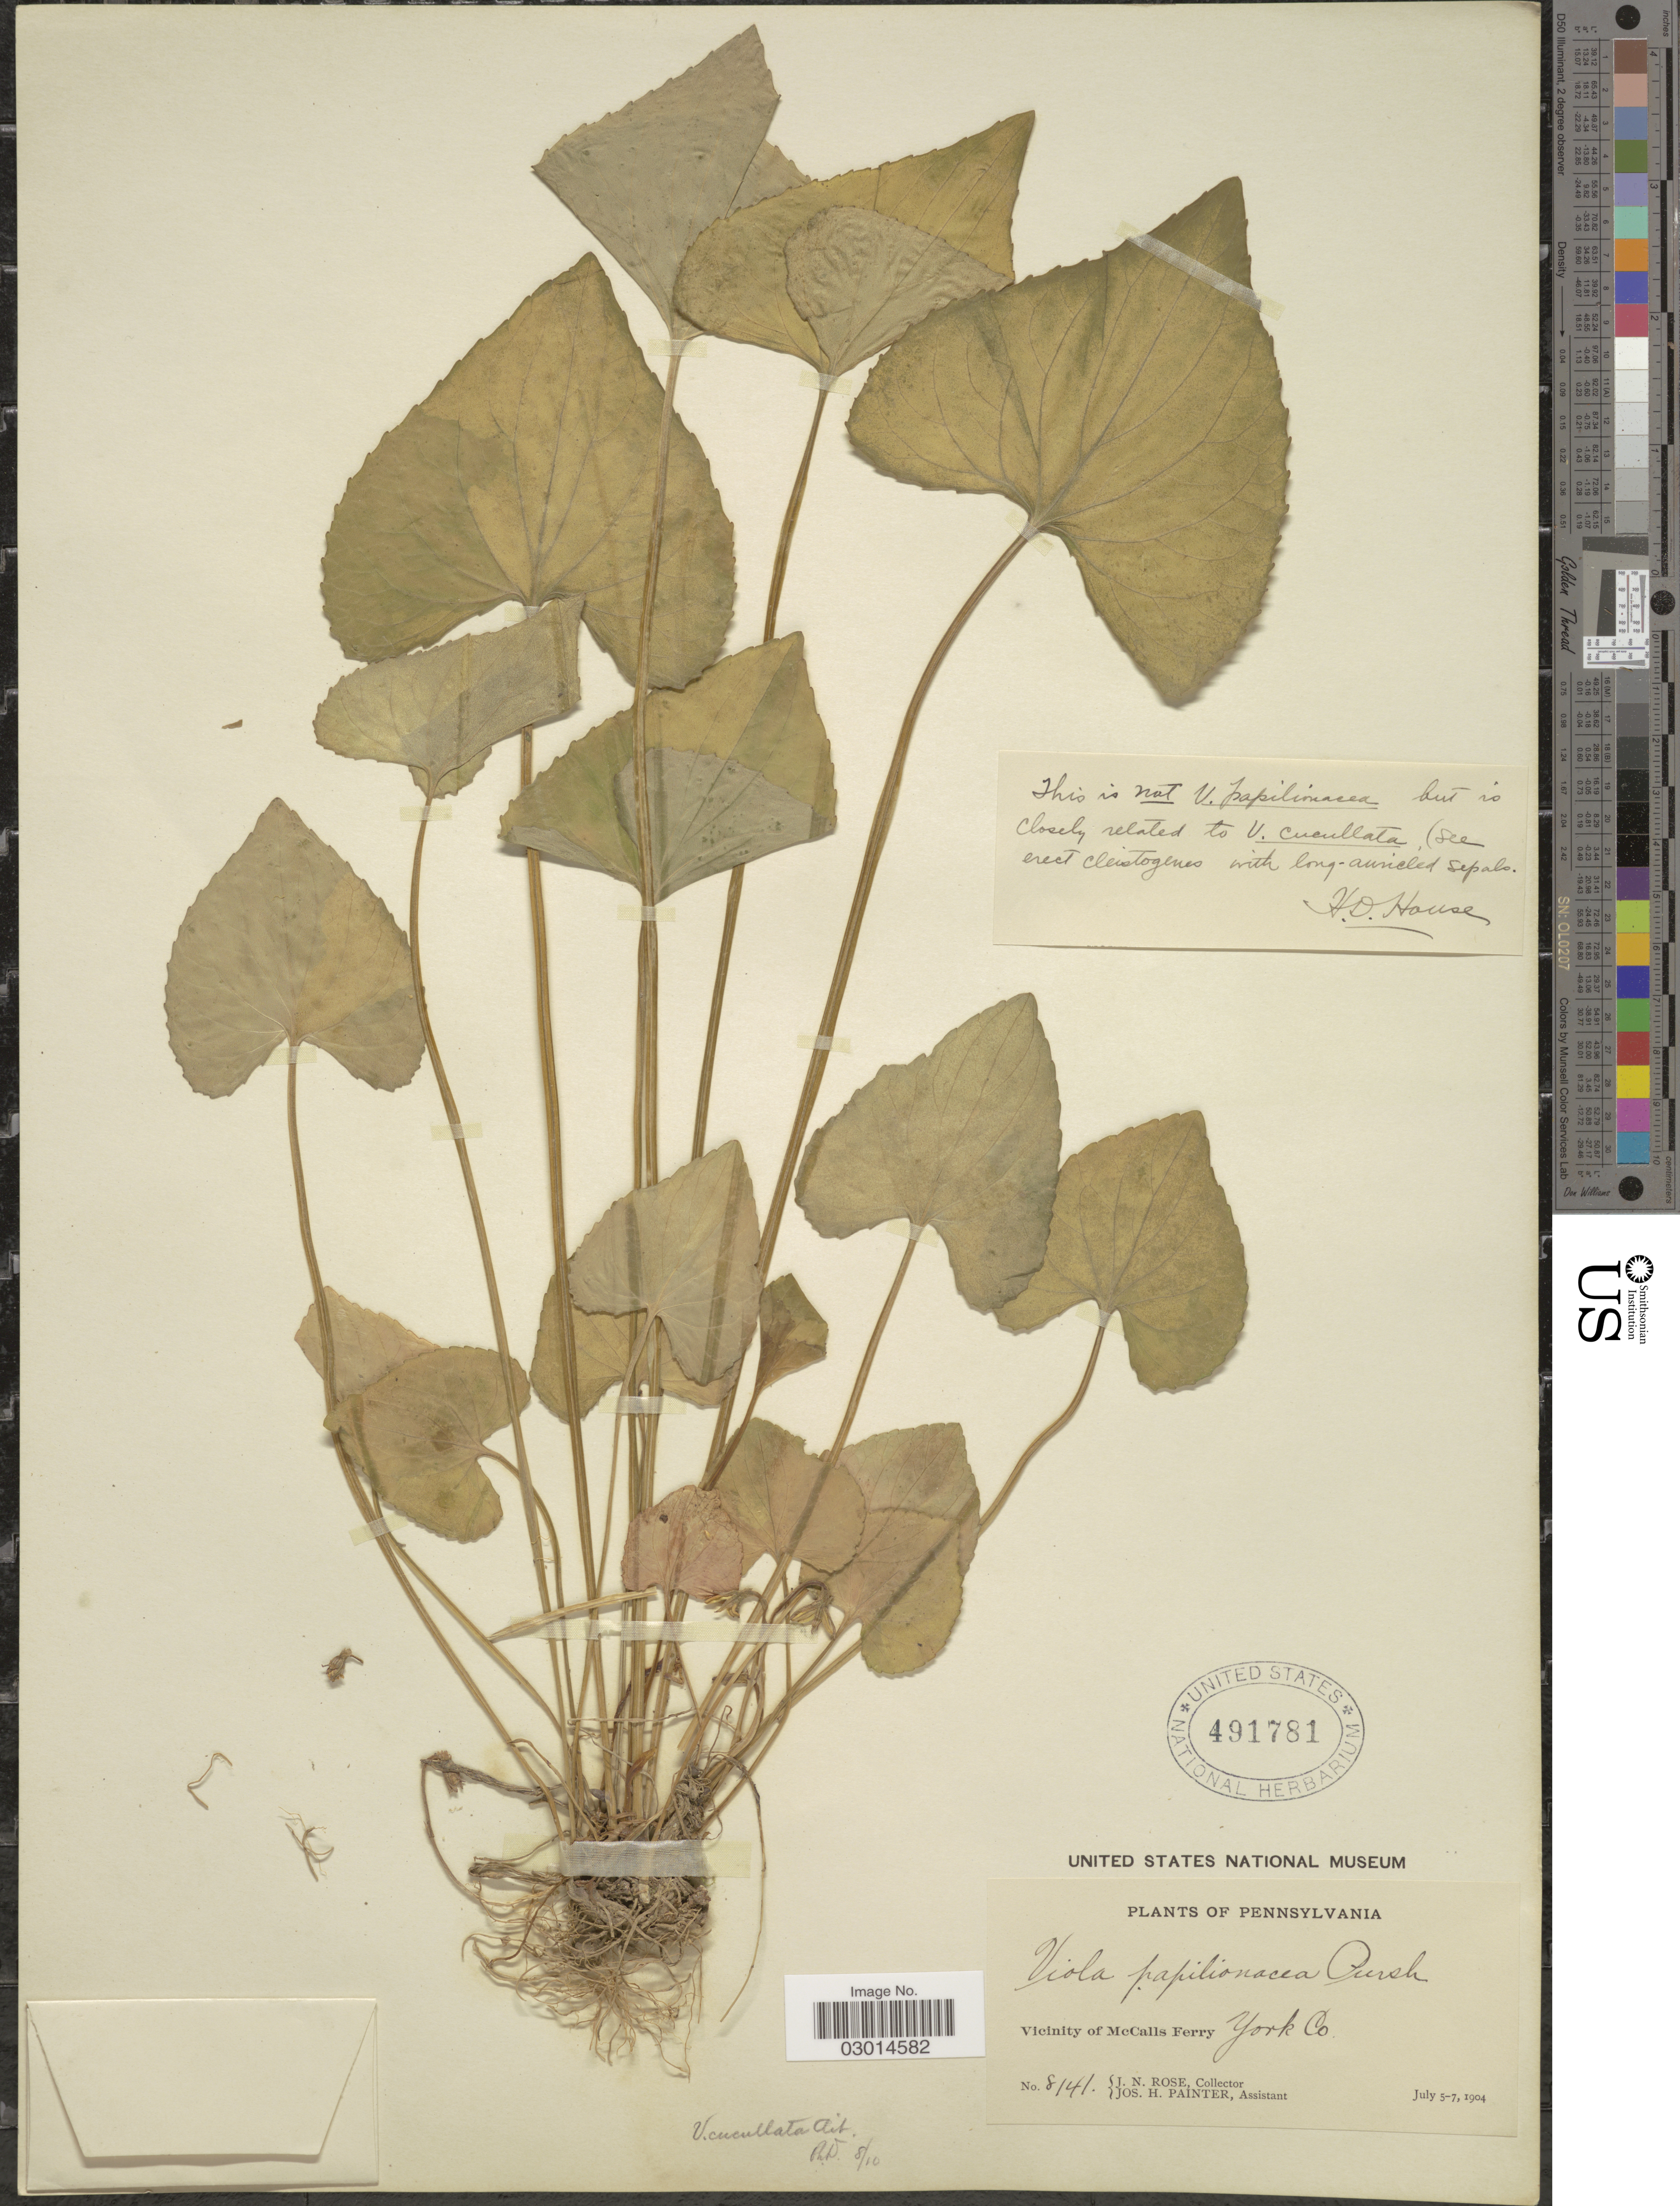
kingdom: Plantae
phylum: Tracheophyta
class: Magnoliopsida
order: Malpighiales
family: Violaceae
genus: Viola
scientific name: Viola cucullata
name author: Aiton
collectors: J. N. Rose & J. H. Painter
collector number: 8141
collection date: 1904-07-05/1904-07-07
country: United States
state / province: Pennsylvania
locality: Vicinity of McCalls Ferry, York Co.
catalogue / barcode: US 491781